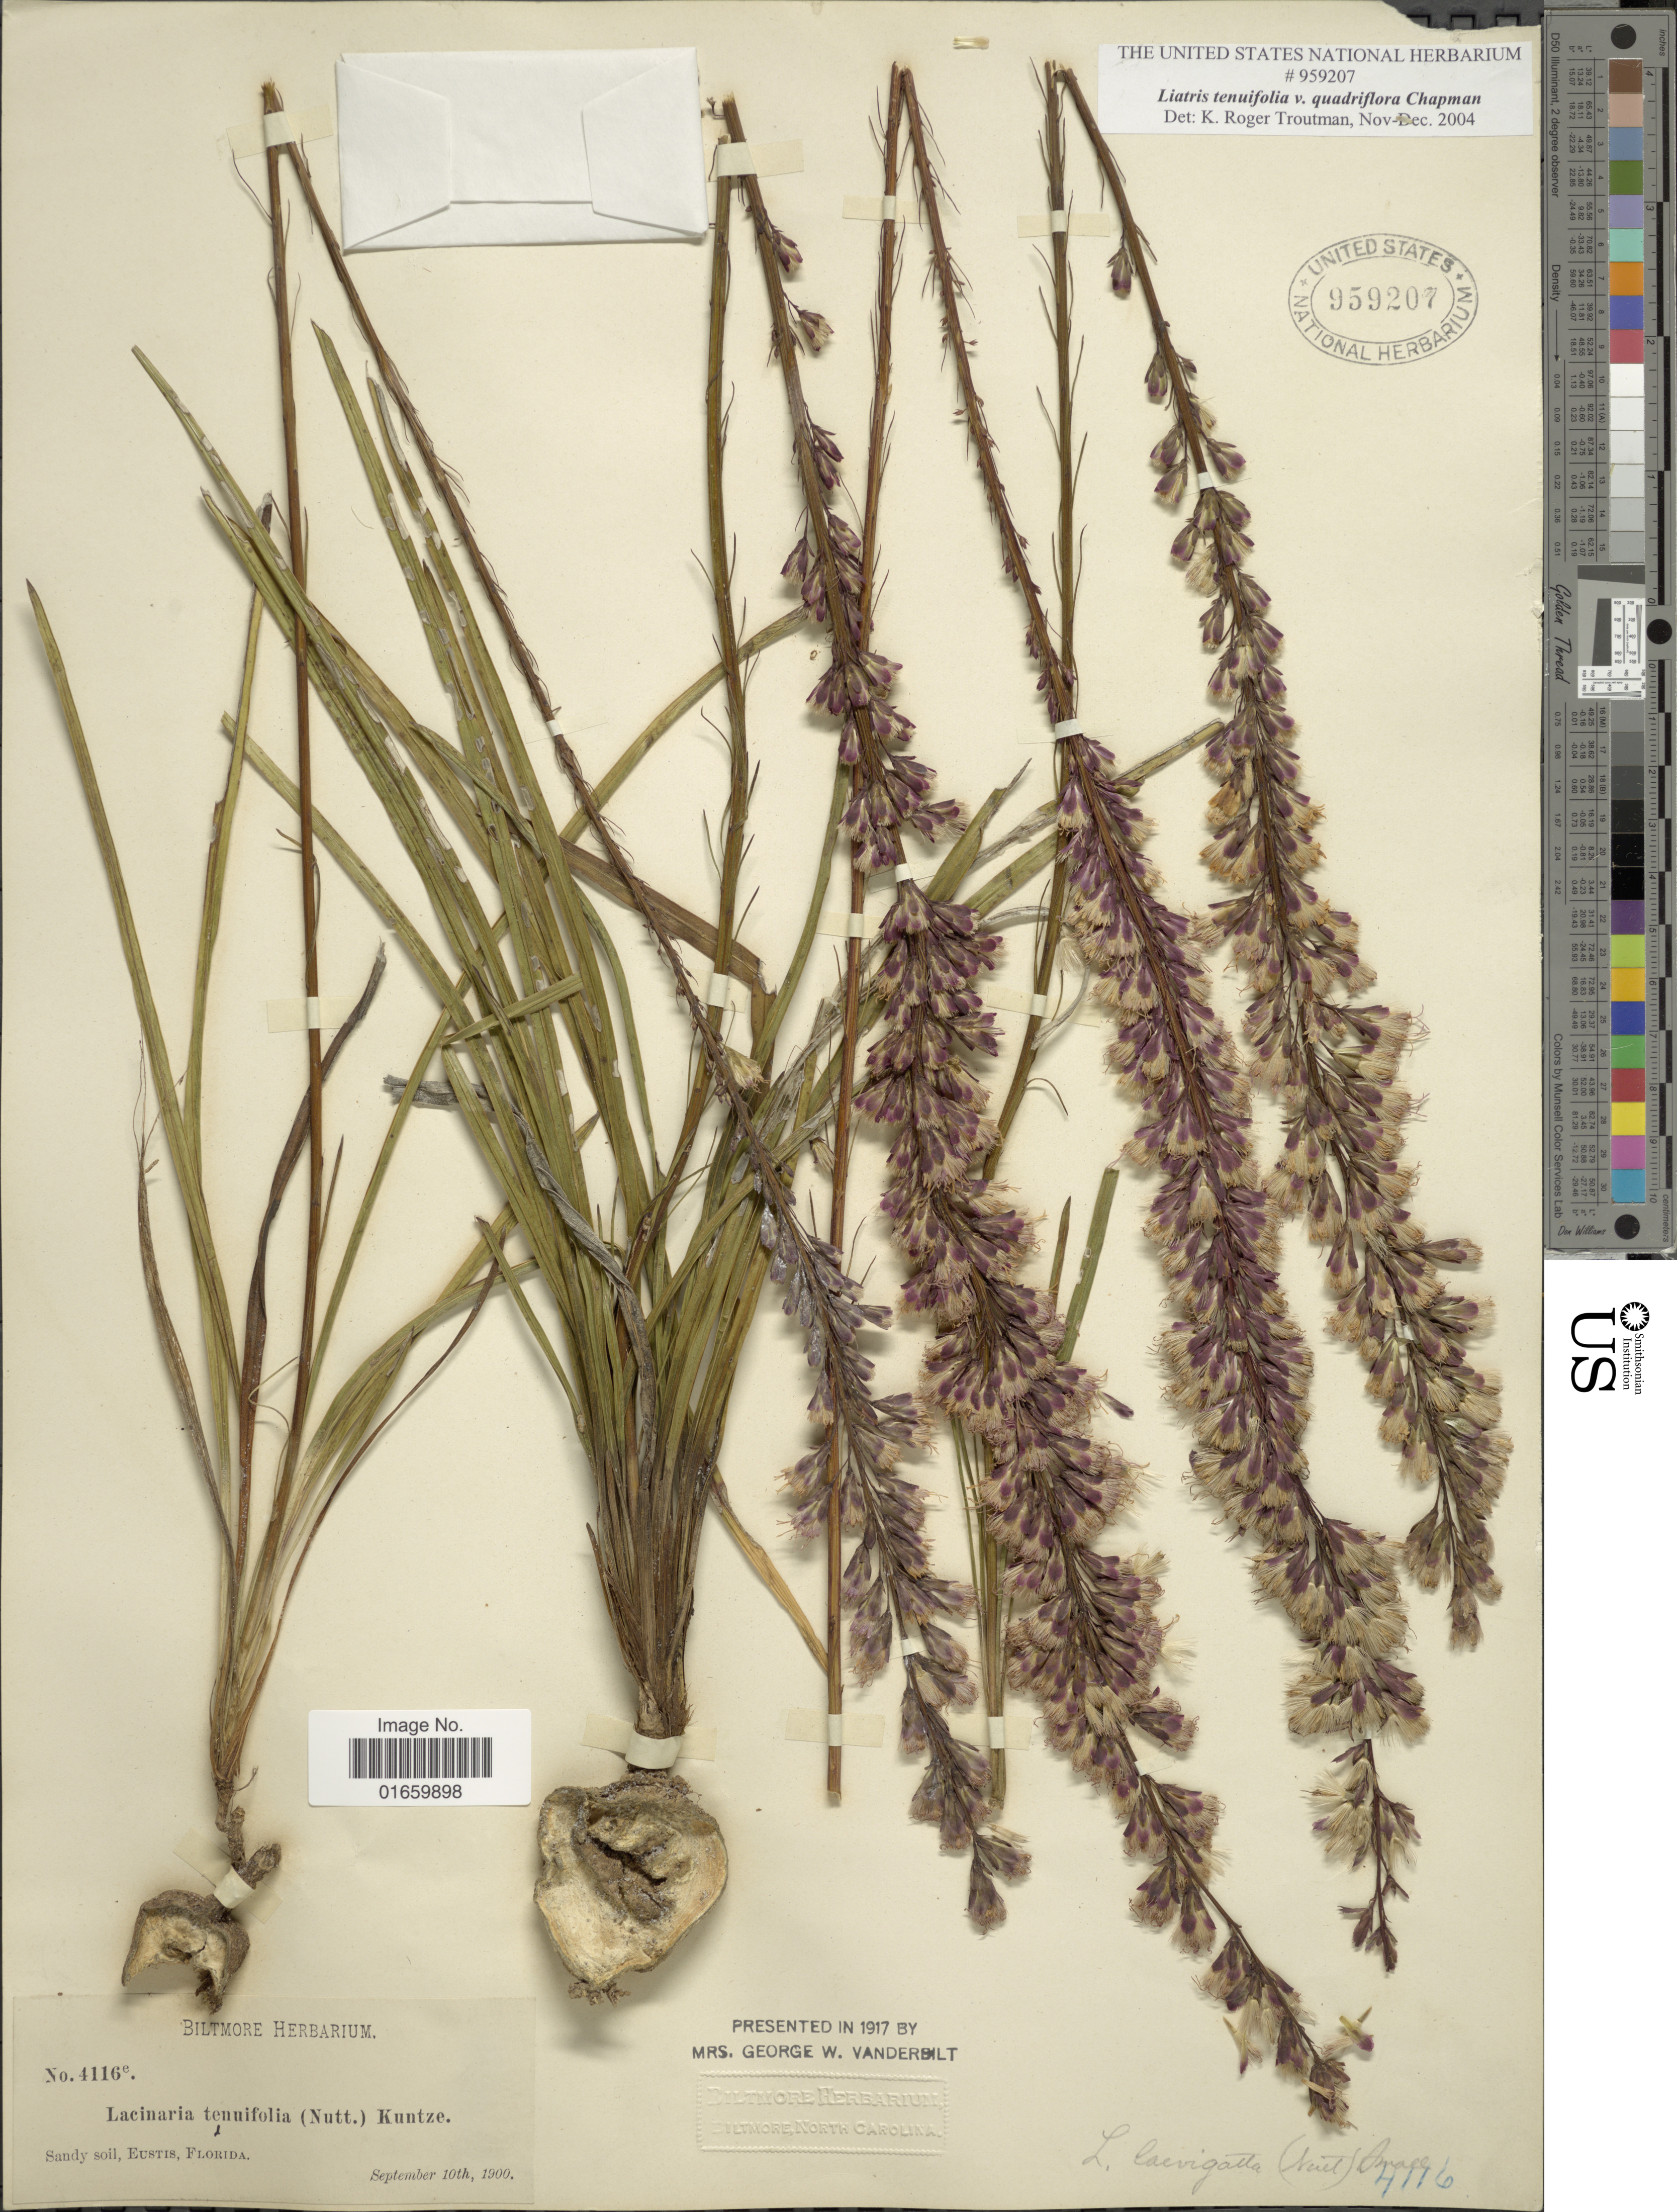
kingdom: Plantae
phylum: Tracheophyta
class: Magnoliopsida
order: Asterales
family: Asteraceae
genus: Liatris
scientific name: Liatris tenuifolia var. quadriflora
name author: Chapm.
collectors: ex herb. Biltmore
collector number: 4116e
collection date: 1900-09-10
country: United States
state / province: Florida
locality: Sandy soil, Eustis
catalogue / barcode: US 959207